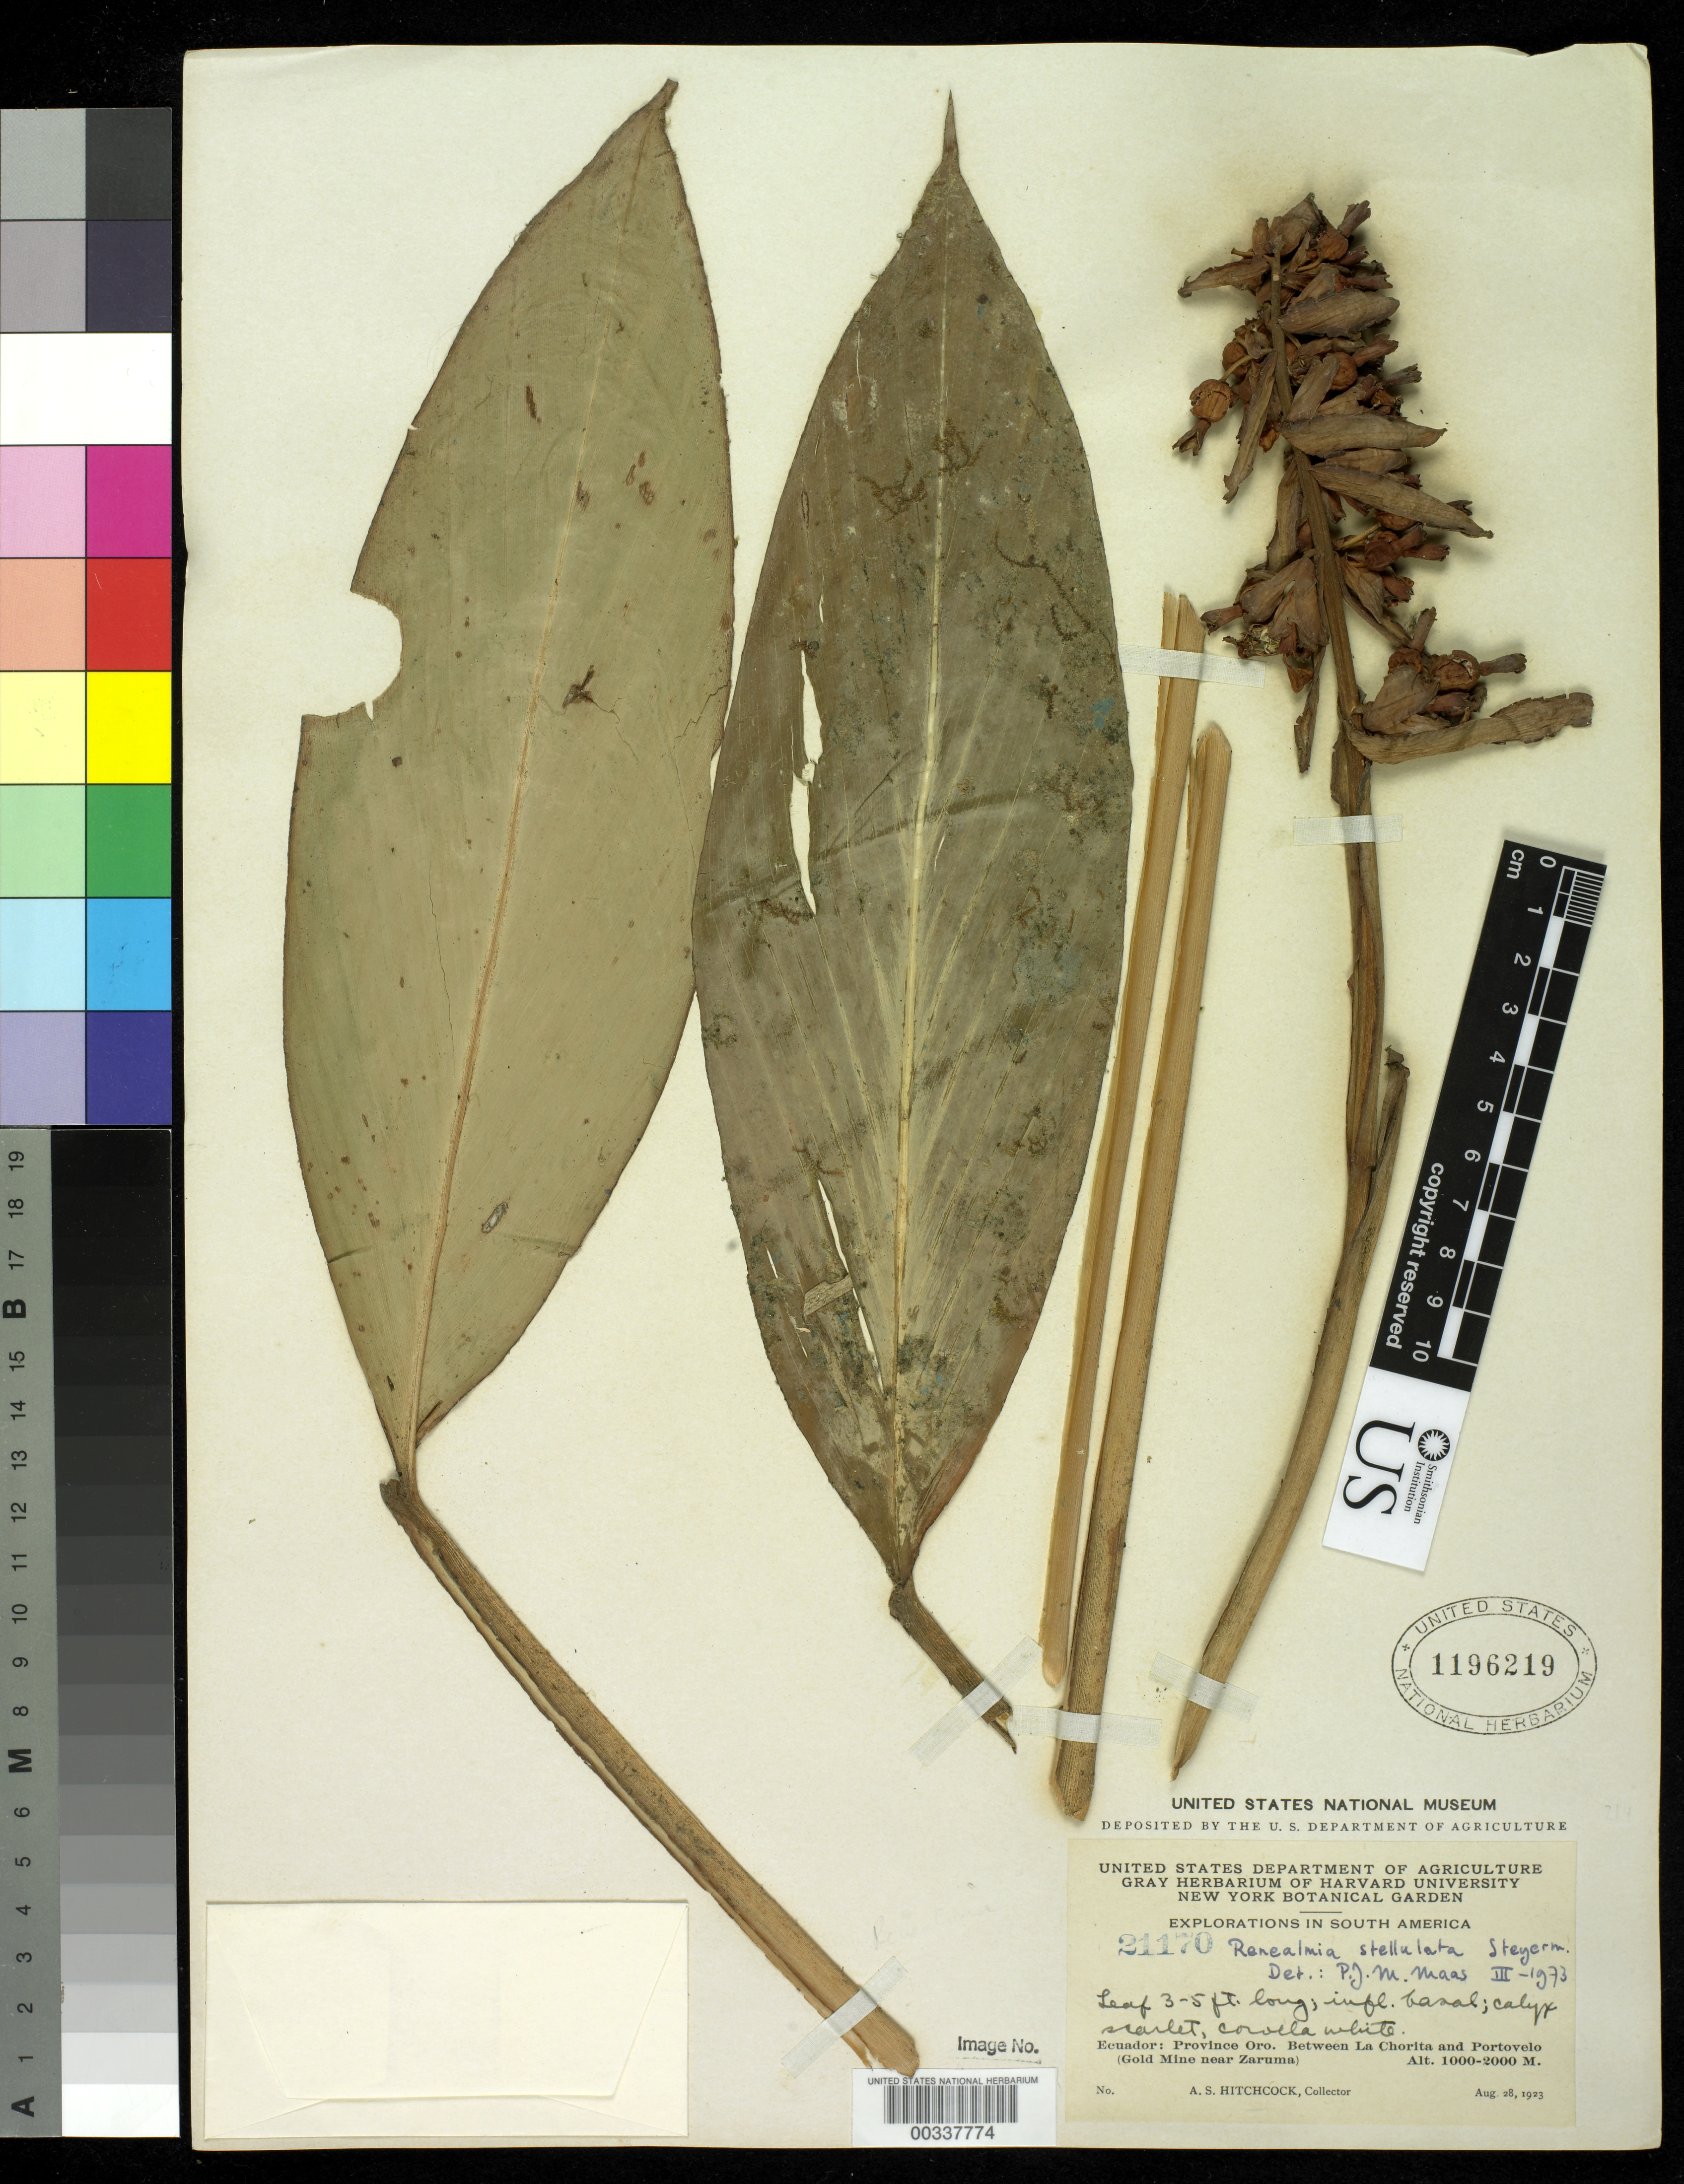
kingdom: Plantae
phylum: Tracheophyta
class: Liliopsida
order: Zingiberales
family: Zingiberaceae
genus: Renealmia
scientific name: Renealmia stellulata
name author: Steyerm.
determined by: Maas, Paul J. M.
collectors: A. S. Hitchcock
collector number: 21170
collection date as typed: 28 Aug 1923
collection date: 1923-08-28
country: Ecuador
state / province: El Oro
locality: Between La Chorita and Portovelo, gold mine near Zaruma.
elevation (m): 1000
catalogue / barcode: US 1196219